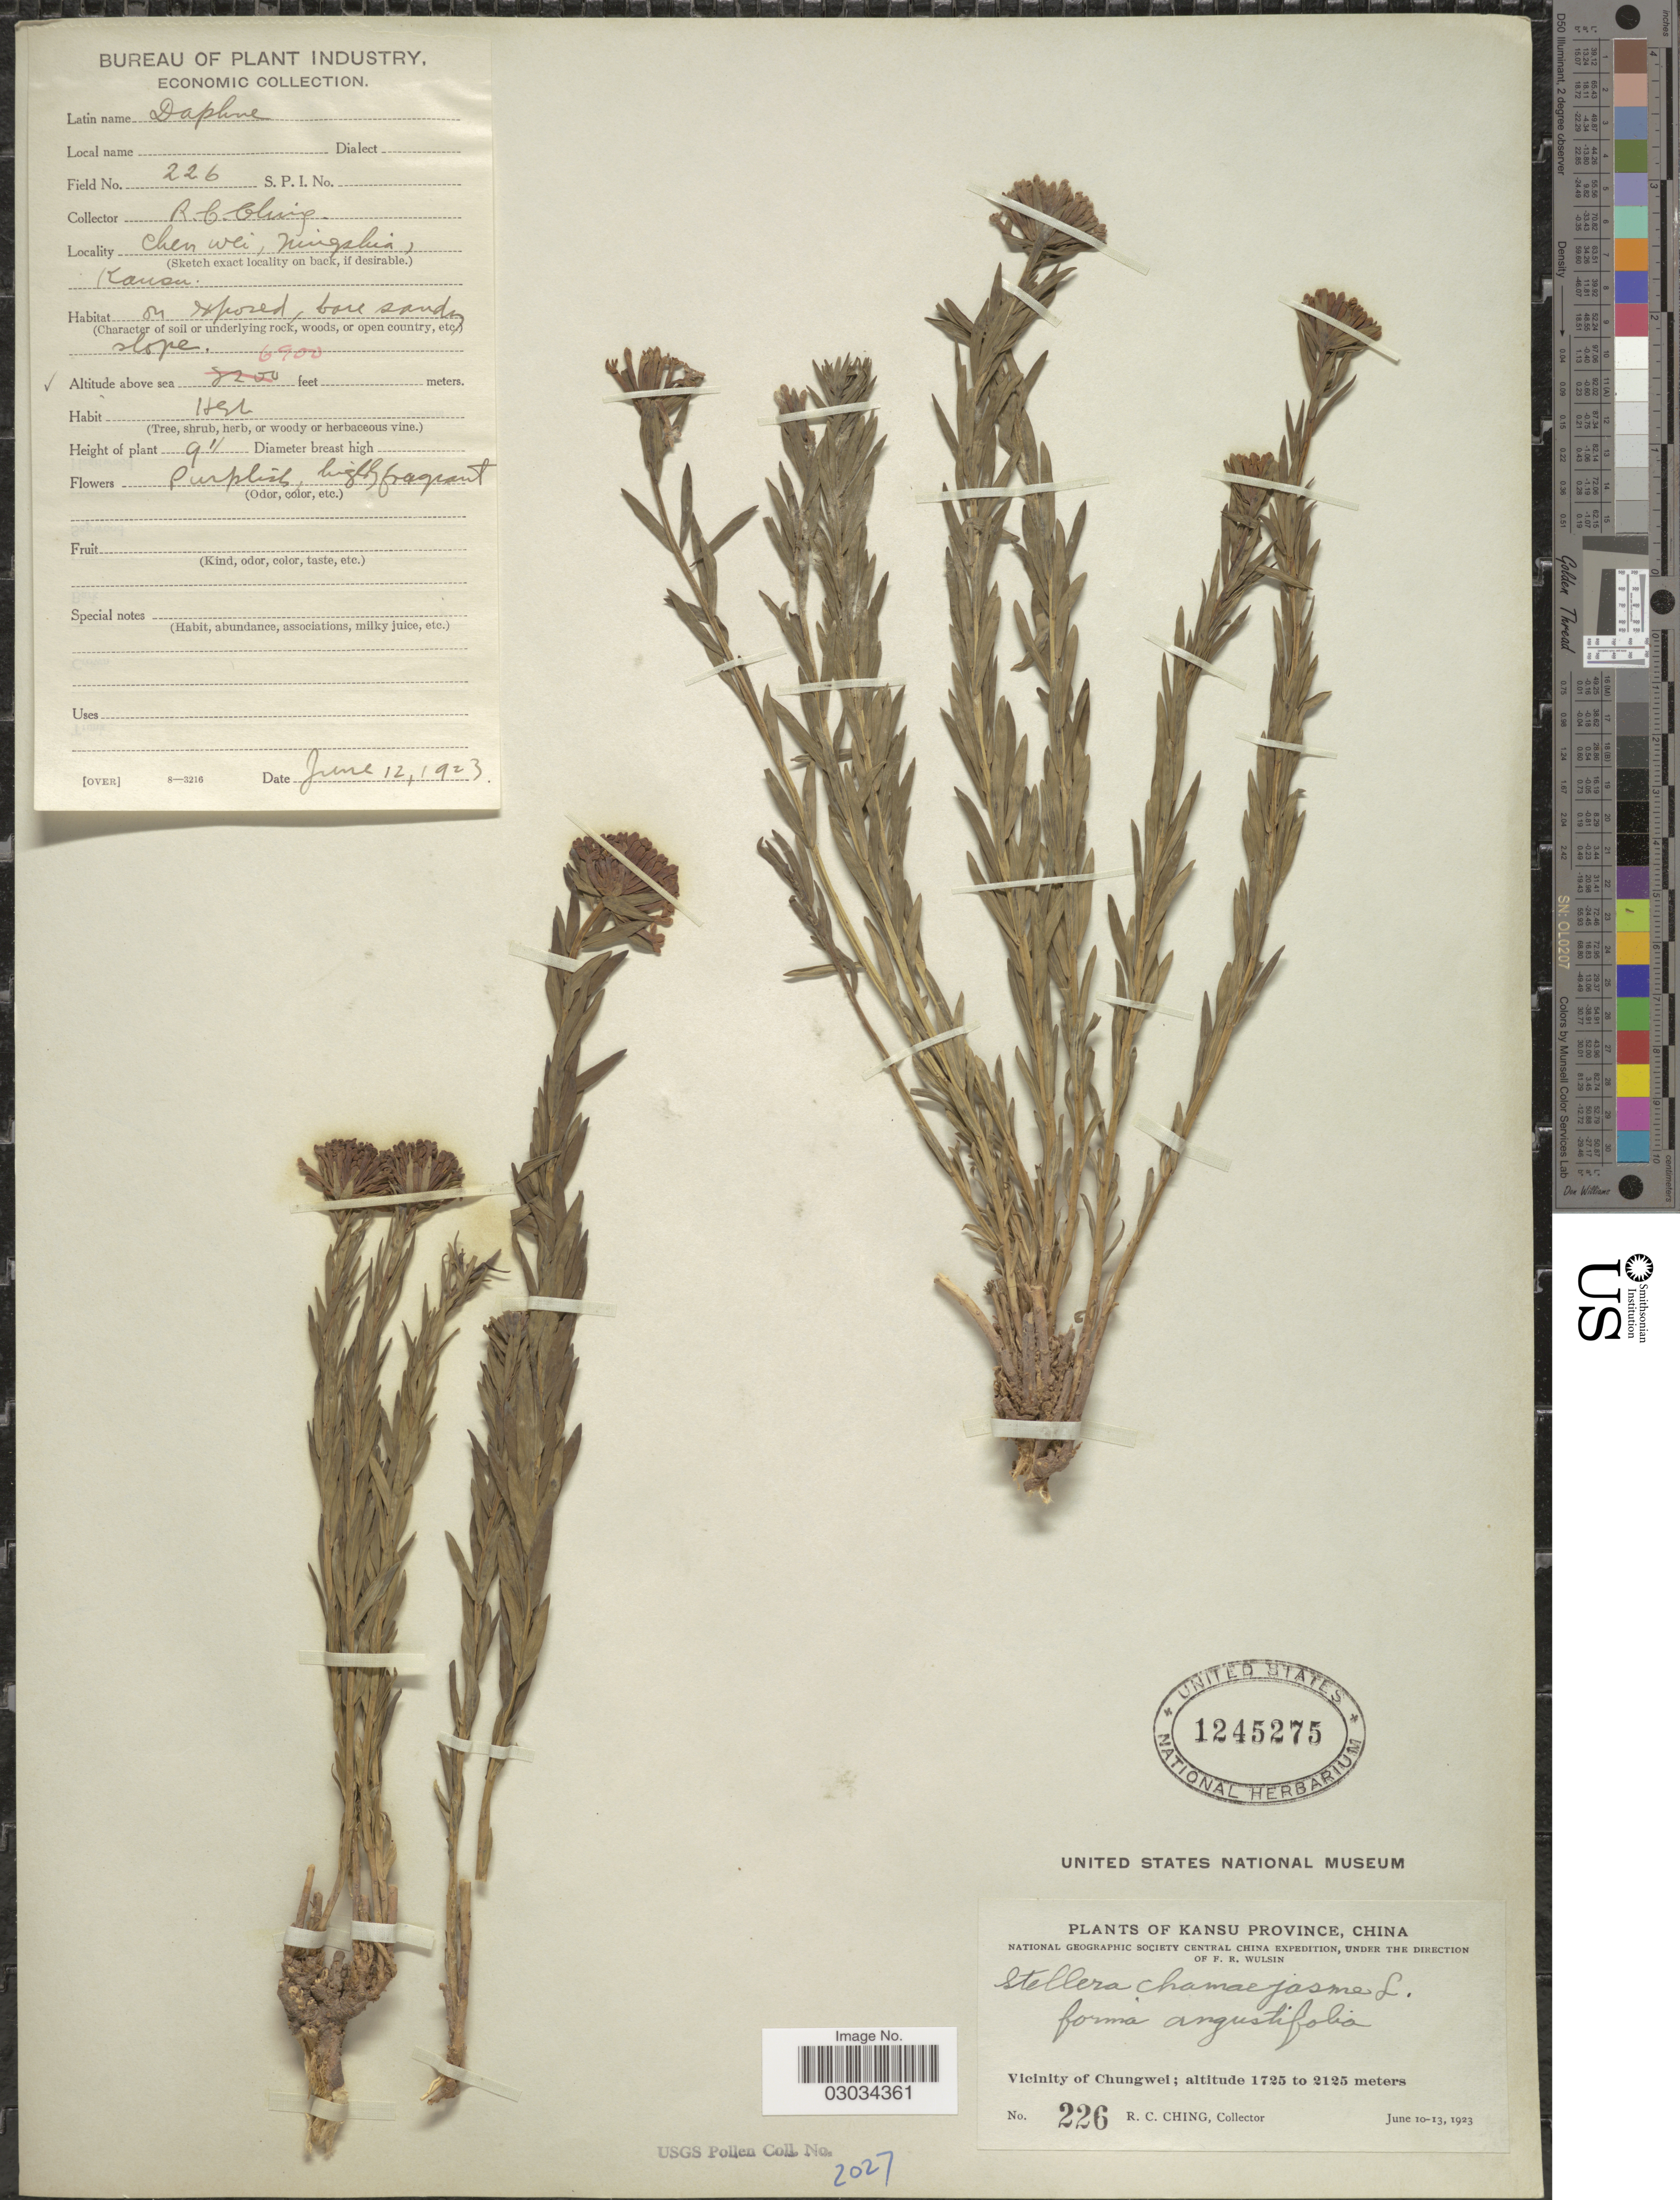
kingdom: Plantae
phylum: Tracheophyta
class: Magnoliopsida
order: Malvales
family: Thymelaeaceae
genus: Stellera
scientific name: Stellera chamaejasme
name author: L.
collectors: R. C. Ching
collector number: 226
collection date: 1923-06-12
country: China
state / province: Gansu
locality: Kansu Province. Central China. Vicinity of Chungwei.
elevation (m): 1725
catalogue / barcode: US 1245275